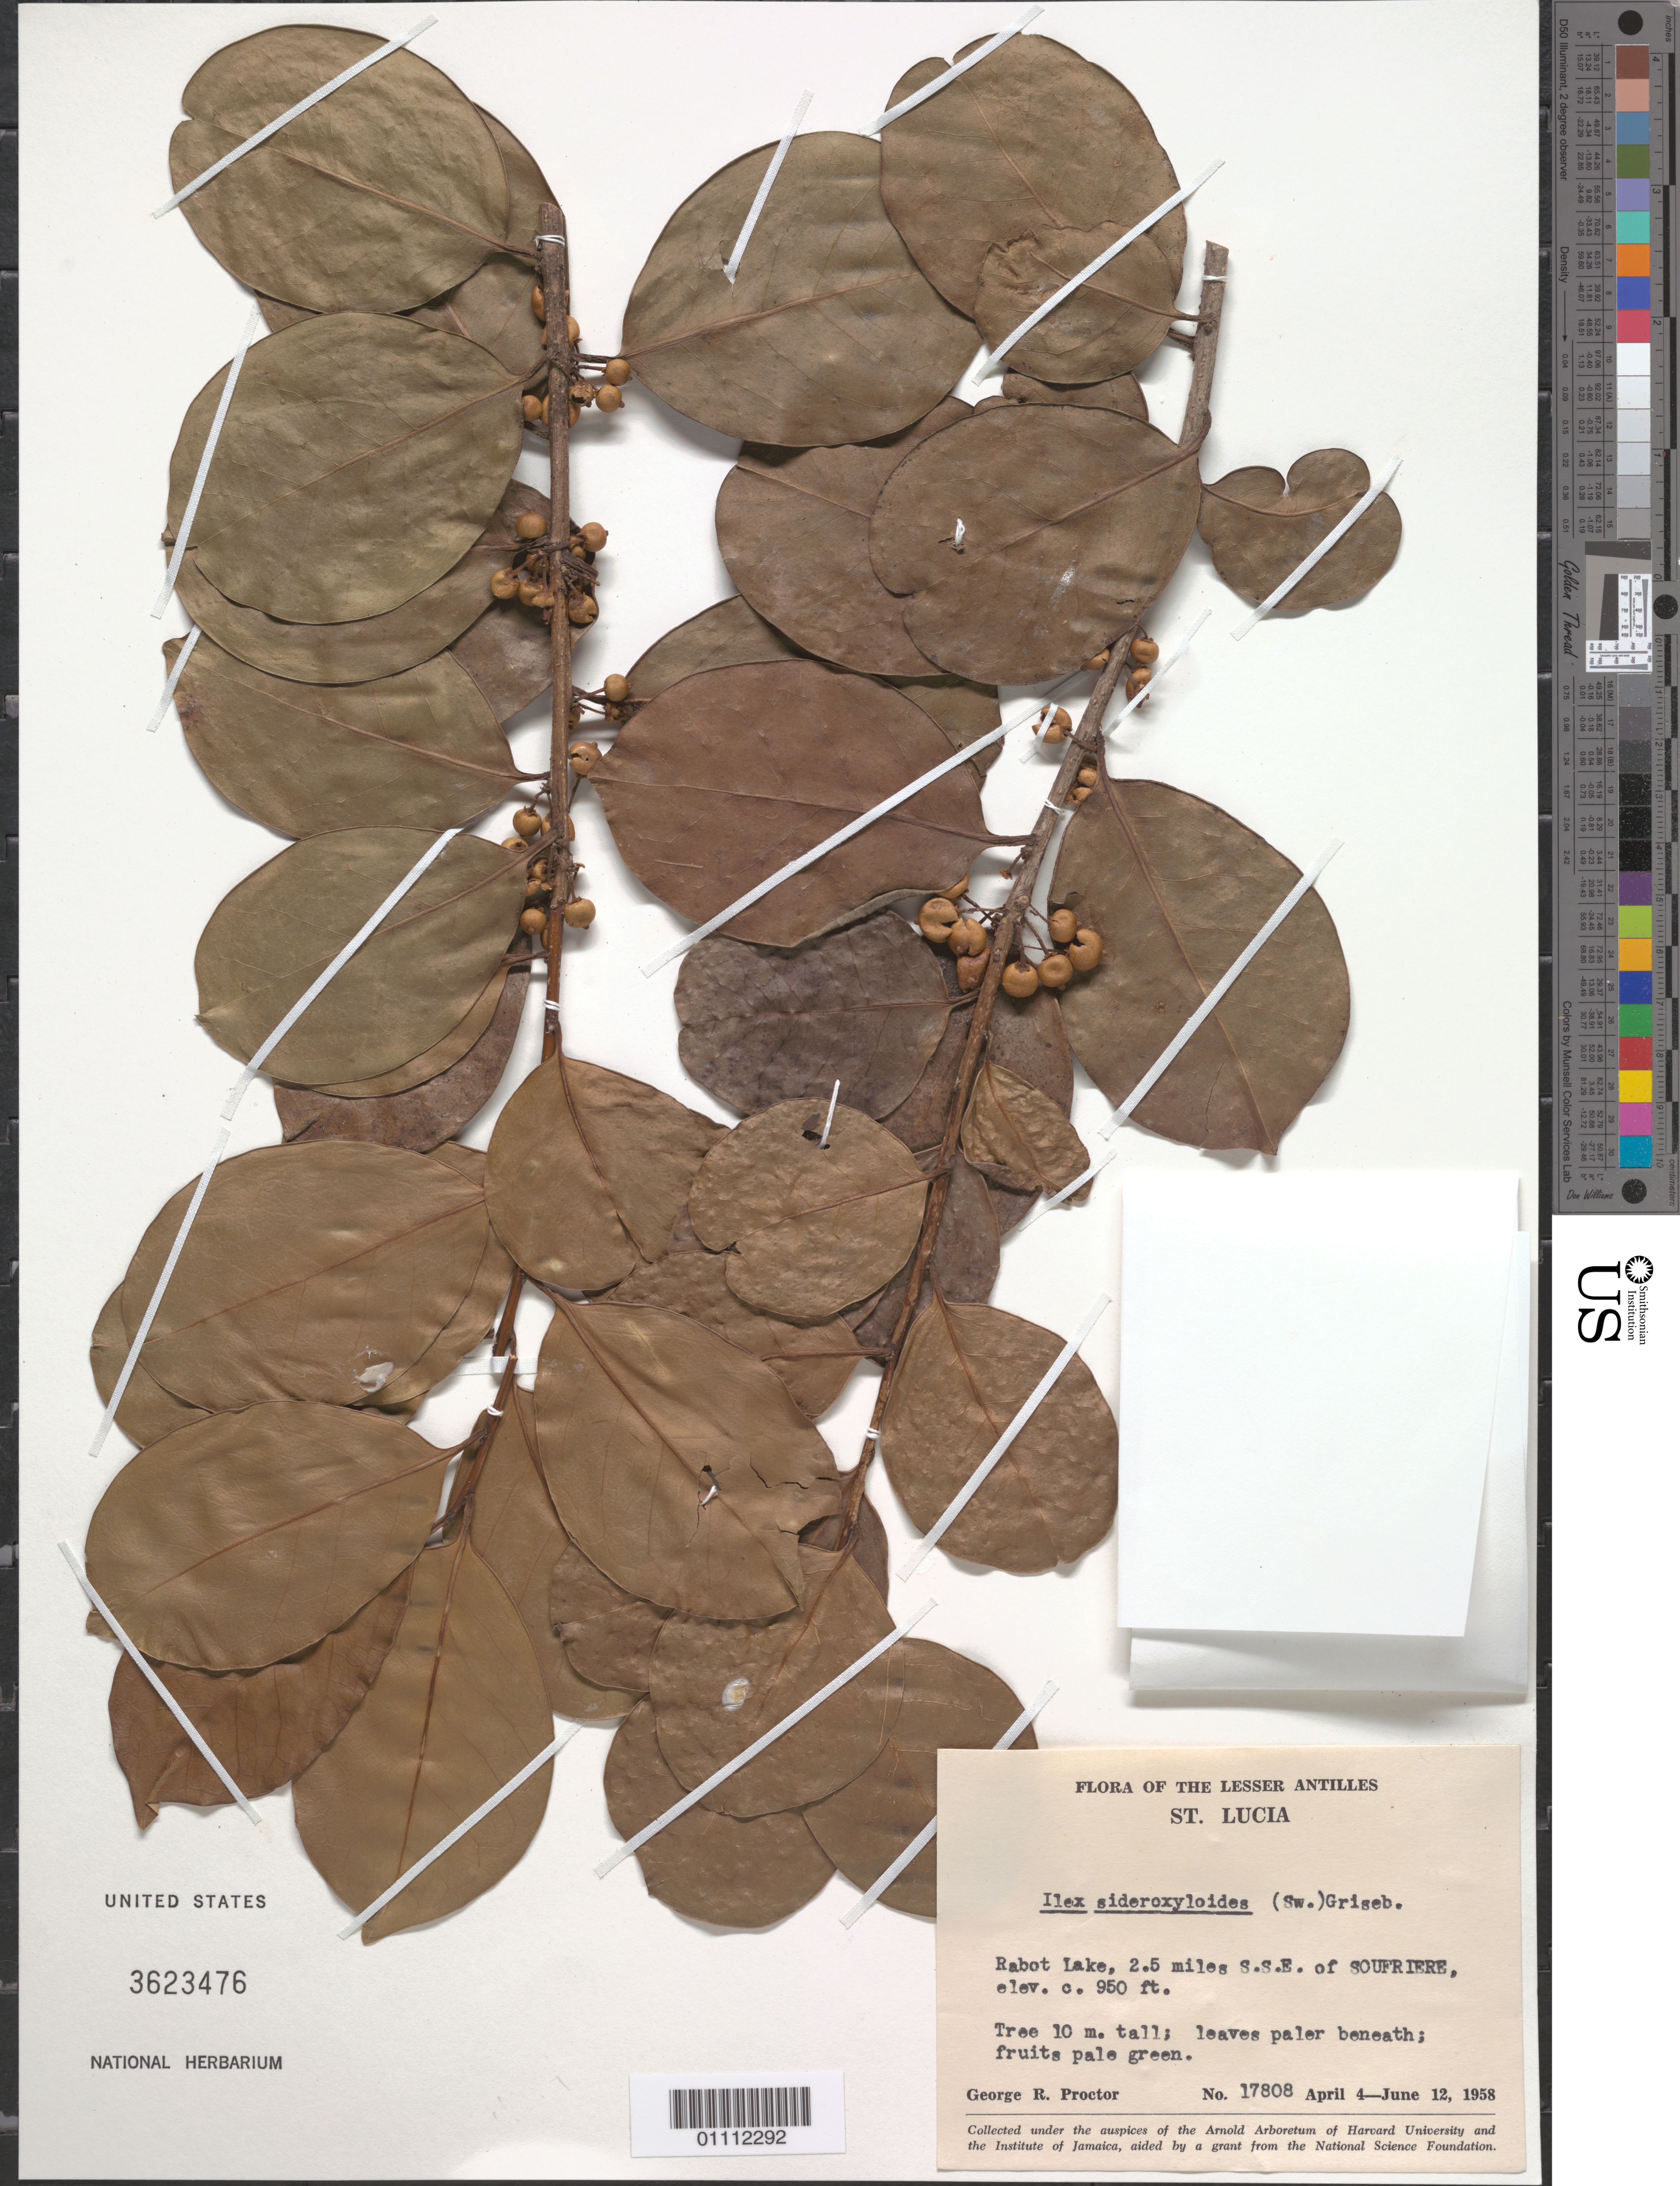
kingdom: Plantae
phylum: Tracheophyta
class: Magnoliopsida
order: Aquifoliales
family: Aquifoliaceae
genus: Ilex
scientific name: Ilex sideroxyloides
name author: (Sw.) Griseb.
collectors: G. R. Proctor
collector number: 17808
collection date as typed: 04 Apr 1958 to 12 Jun 1958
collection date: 1958-04-04/1958-06-12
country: St. Lucia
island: St. Lucia I.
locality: Rabot Lake, 2.5 miles SSE of Soufriere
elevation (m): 290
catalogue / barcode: US 3623476